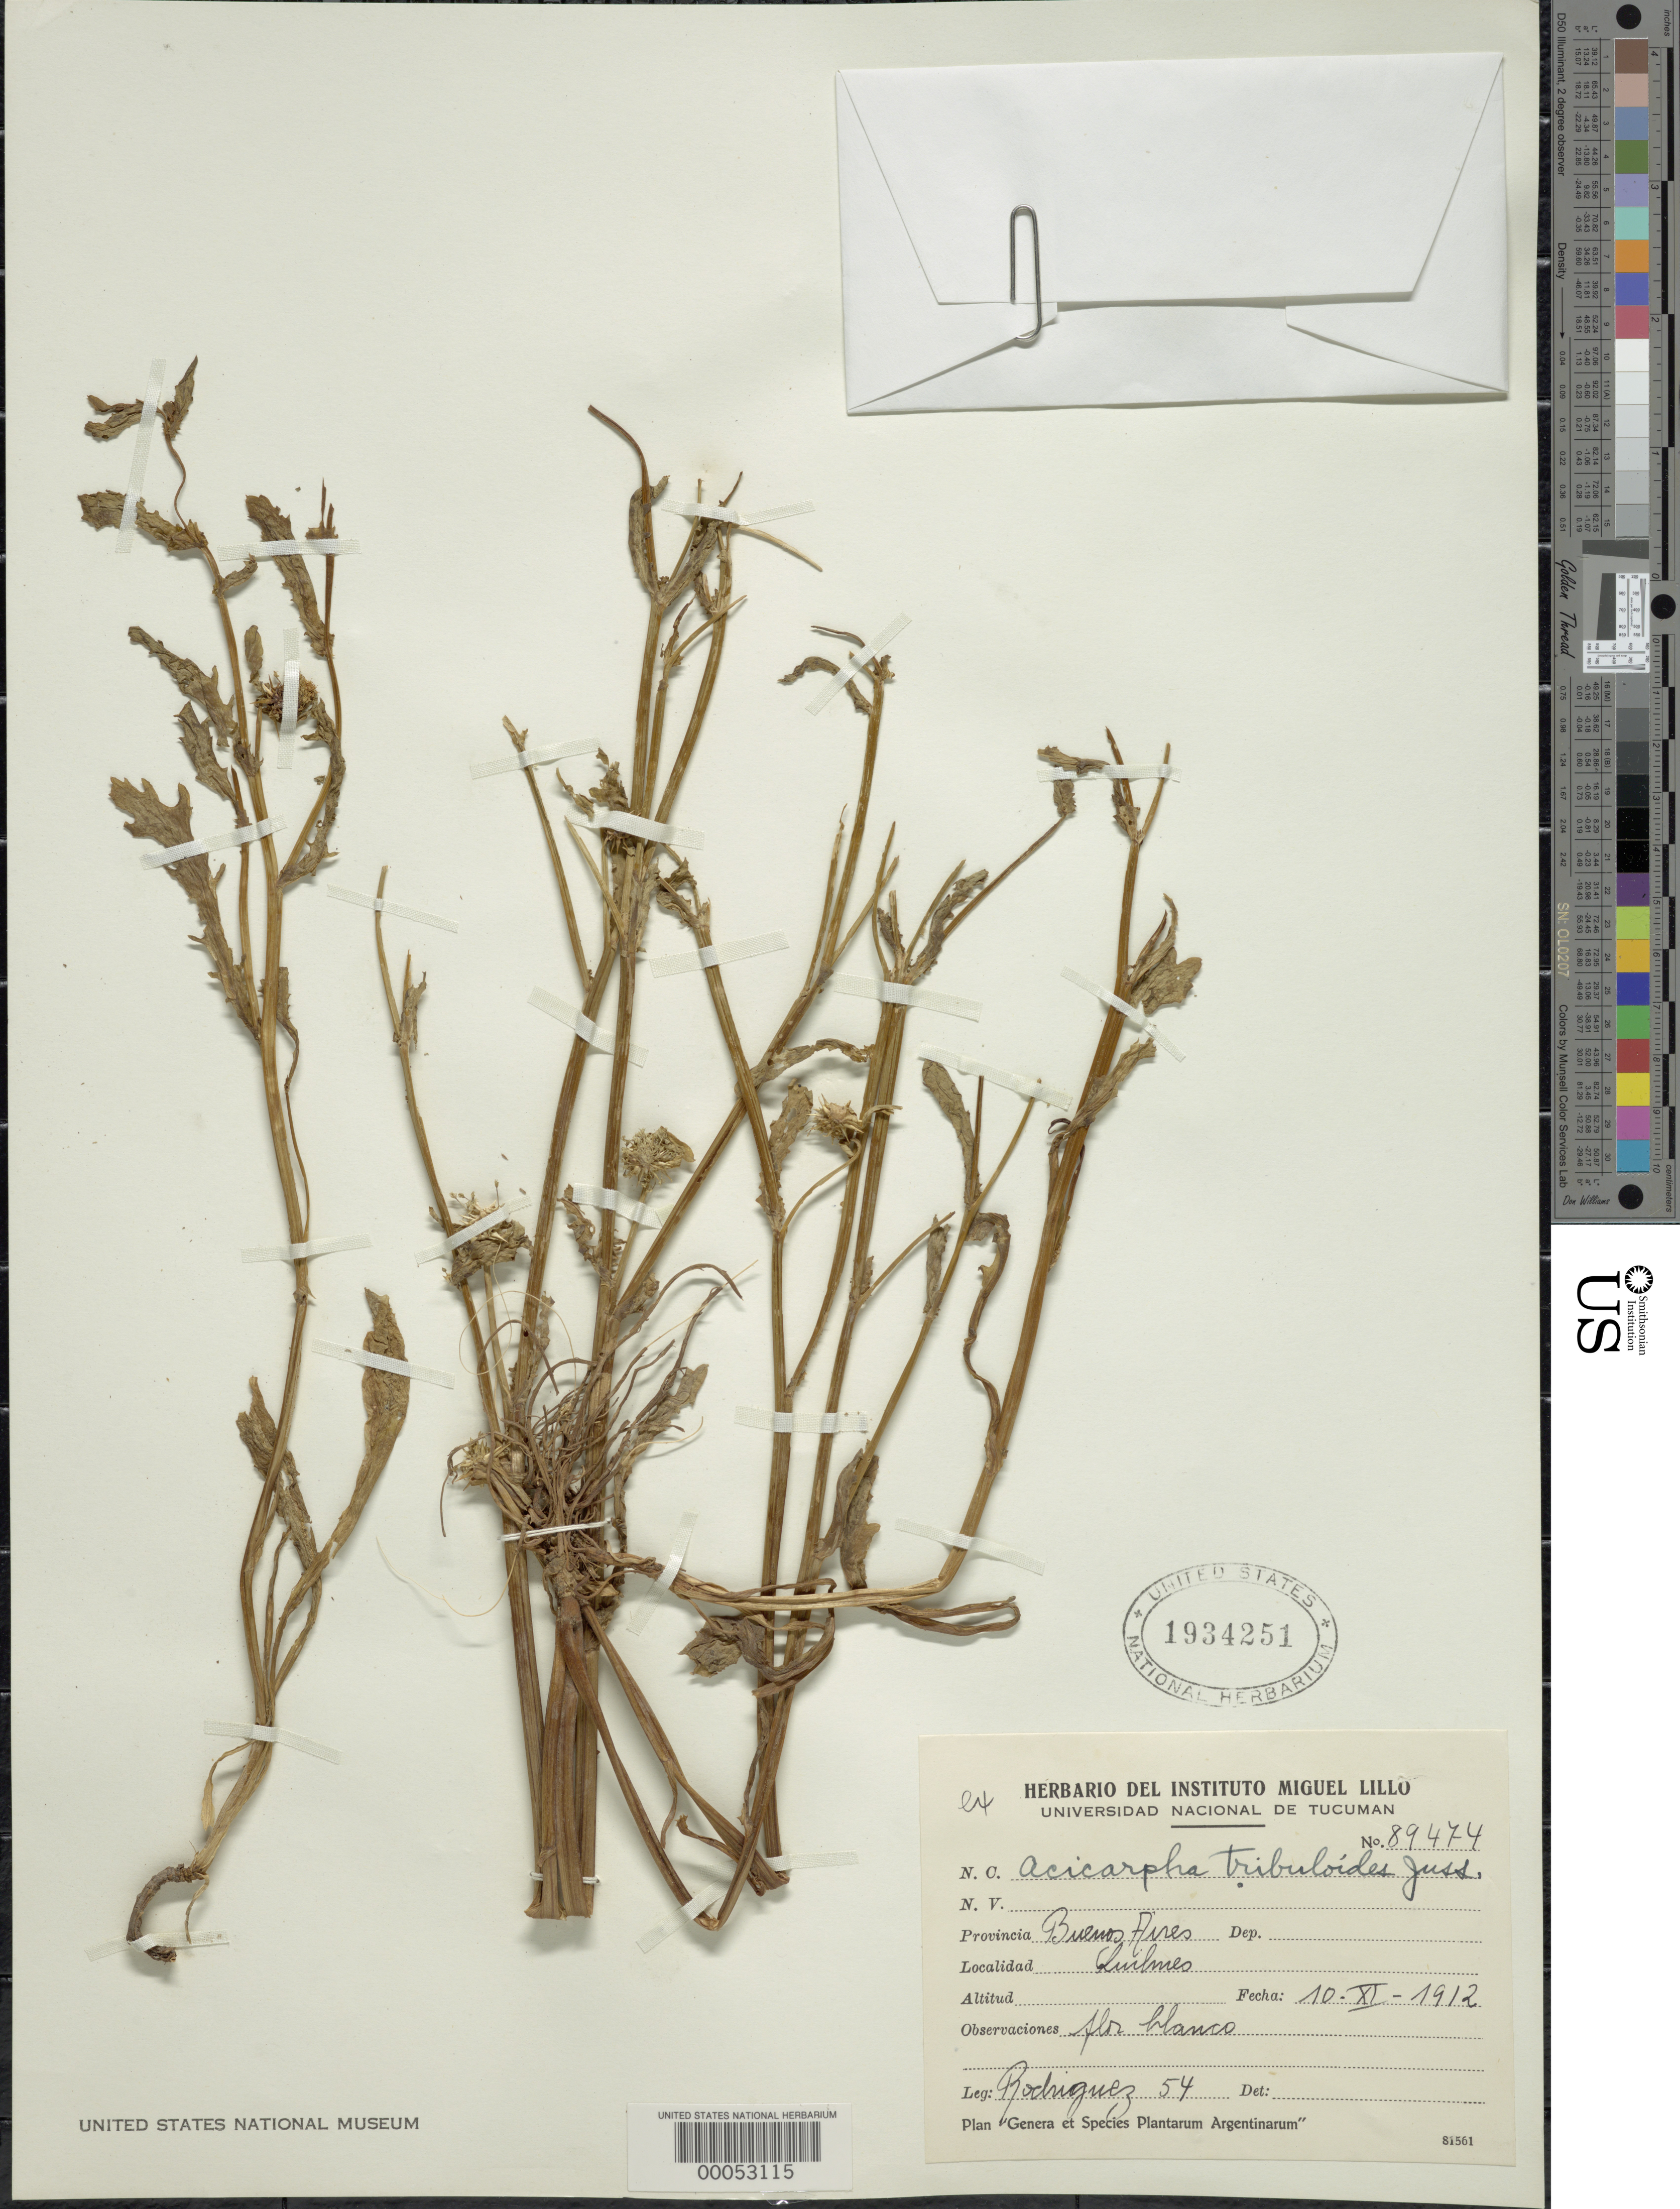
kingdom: Plantae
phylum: Tracheophyta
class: Magnoliopsida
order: Asterales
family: Calyceraceae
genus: Acicarpha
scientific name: Acicarpha tribuloides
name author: Juss.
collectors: D. Rodriguez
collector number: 89474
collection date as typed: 10 Nov 1912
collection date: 1912-11-10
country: Argentina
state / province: Buenos Aires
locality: Luilmes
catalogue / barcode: US 1934251